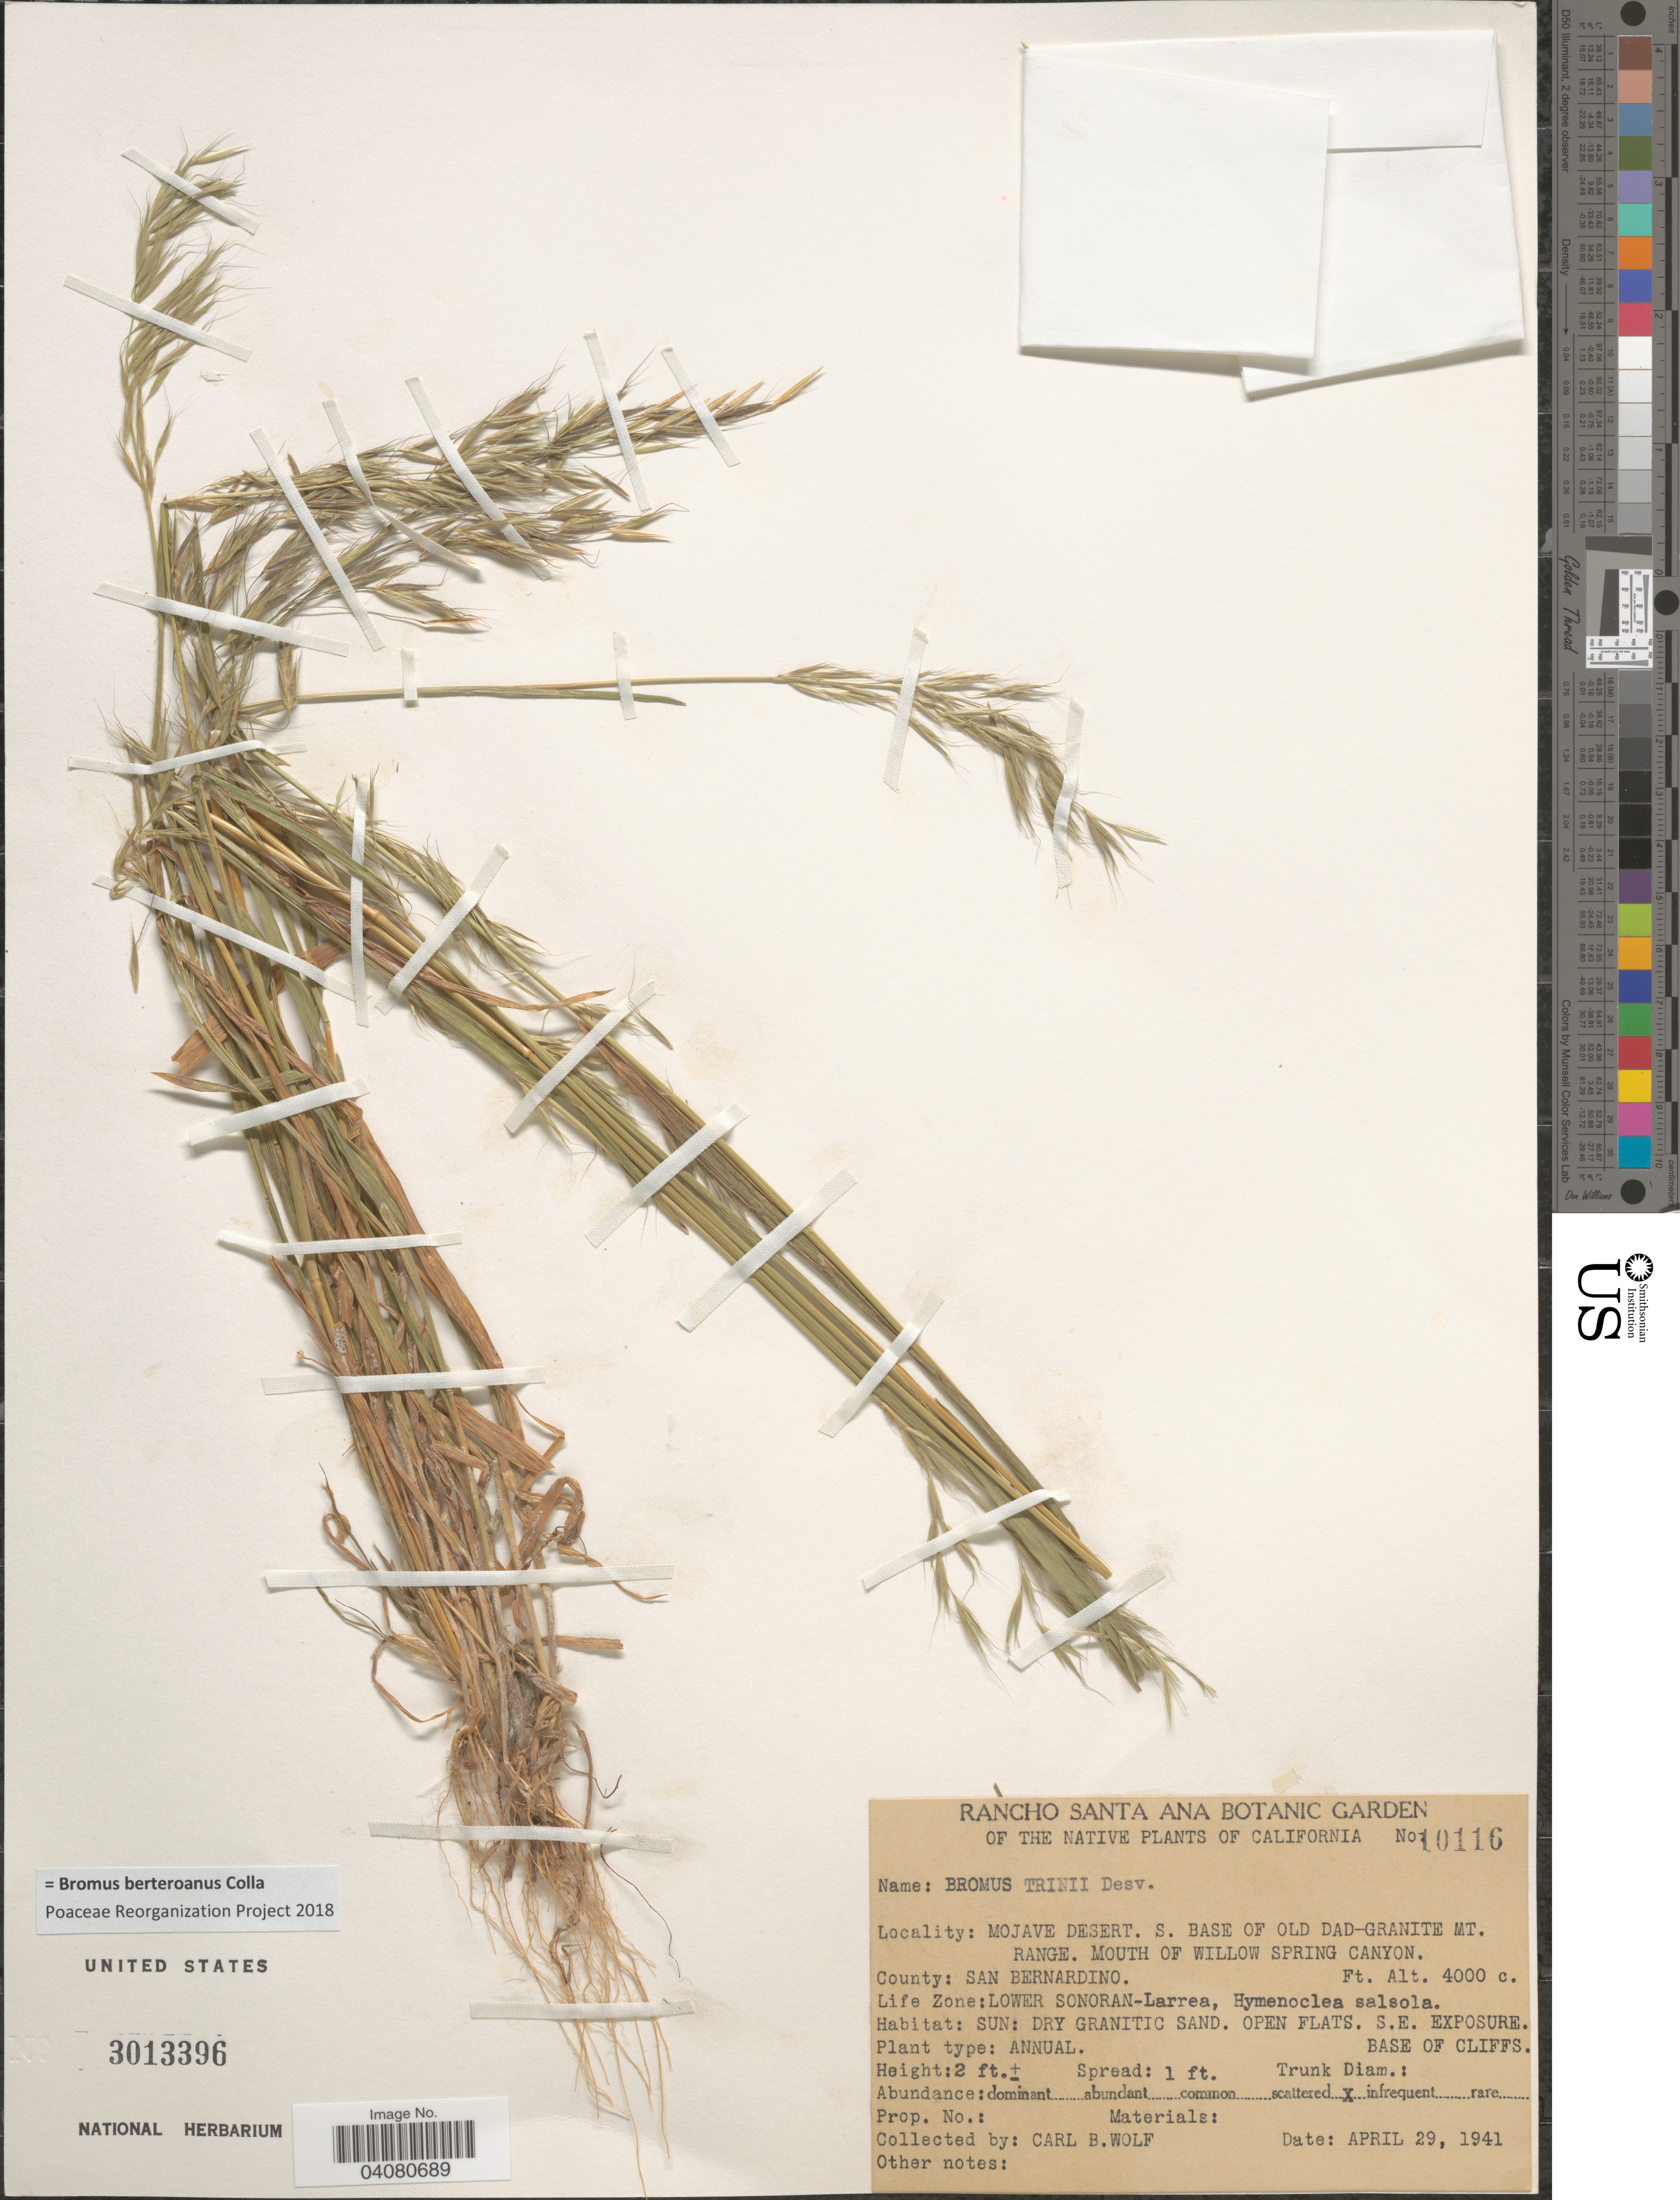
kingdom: Plantae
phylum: Tracheophyta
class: Liliopsida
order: Poales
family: Poaceae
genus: Bromus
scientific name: Bromus berteroanus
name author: Colla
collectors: C. B. Wolf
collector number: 10116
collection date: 1941-04-29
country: United States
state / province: California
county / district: San Bernardino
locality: Mojave Desert, S. Base of old Dad-Granite Mt. Range. Mouth of Willow Spring Canyon. County: San Bernardino. Life Zone: Lower Sonoran. S.E. Exposure.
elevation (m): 1219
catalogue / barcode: US 3013396